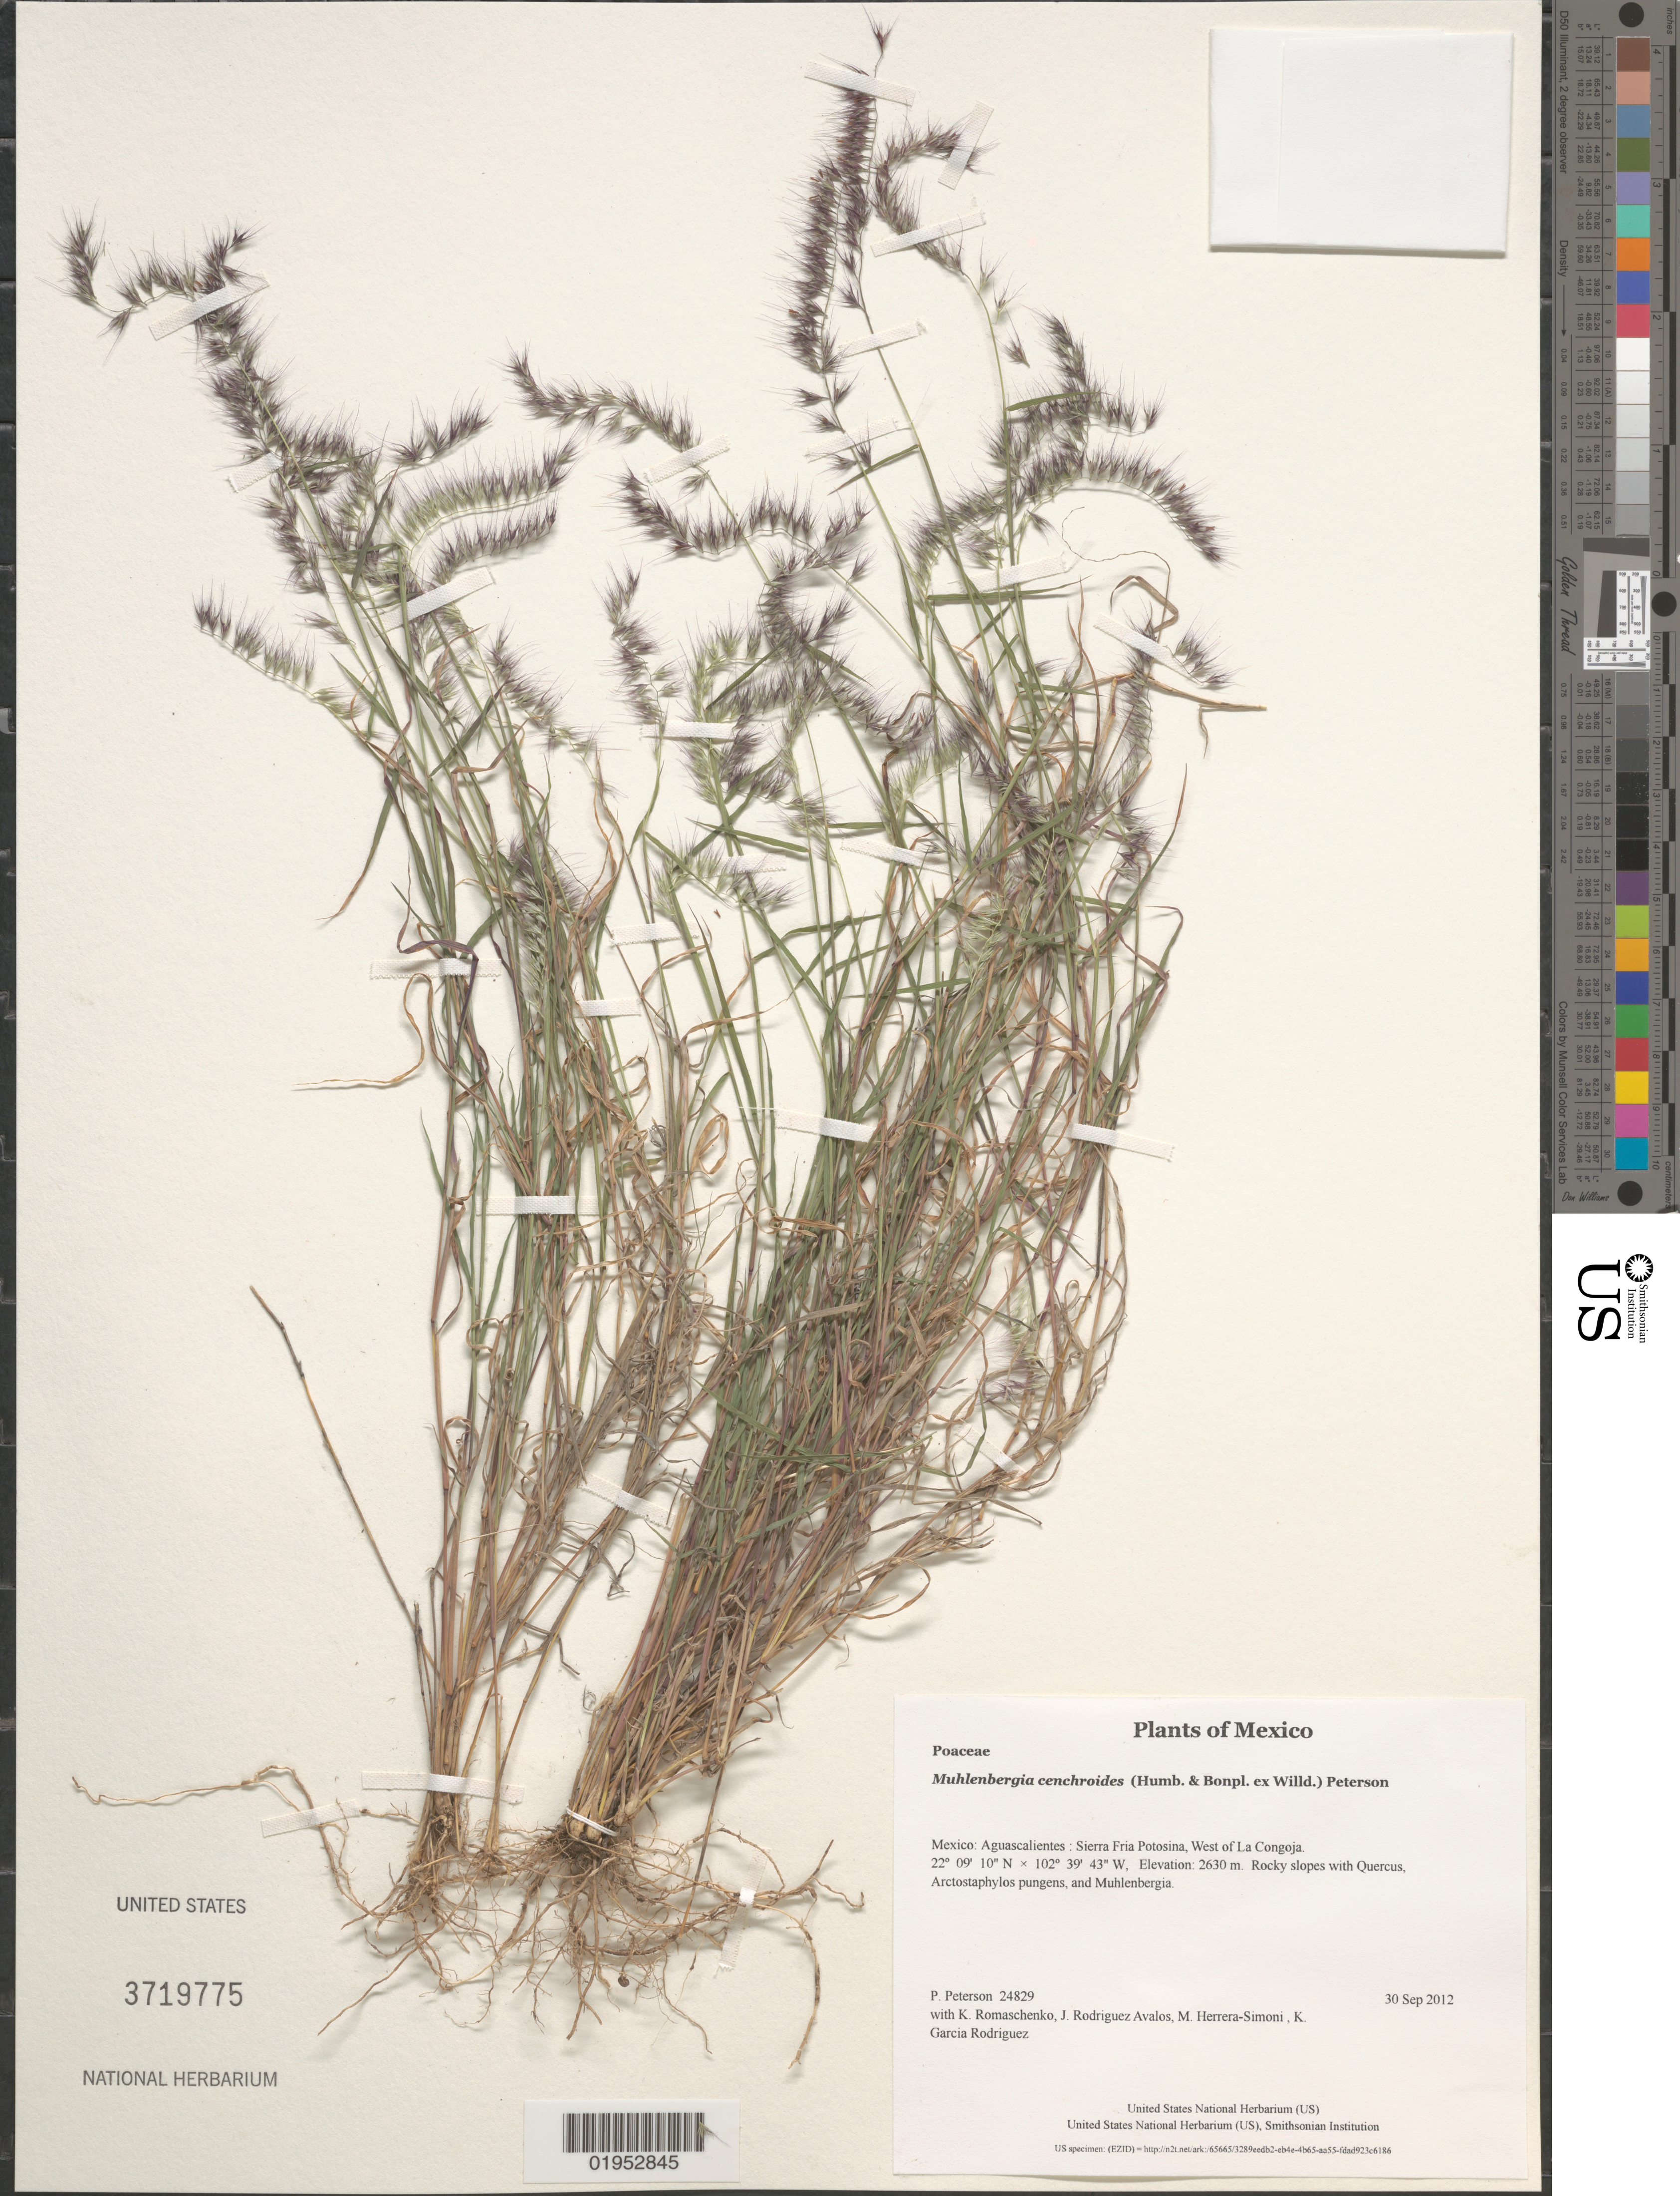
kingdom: Plantae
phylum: Tracheophyta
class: Liliopsida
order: Poales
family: Poaceae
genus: Muhlenbergia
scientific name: Muhlenbergia cenchroides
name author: (Humb. & Bonpl. ex Willd.) P.M. Peterson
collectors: P. M. Peterson, K. Romaschenko, J. Rodriguez Avalos, M. Herrera-Simoni & K. Garcia Rodriguez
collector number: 24829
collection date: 2012-09-30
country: Mexico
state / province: Aguascalientes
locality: Sierra Fria Potosina, West of La Congoja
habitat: Rocky slopes with Quercus, Arctostaphylos pungens, and Muhlenbergia.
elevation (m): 2630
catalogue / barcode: US 3719775